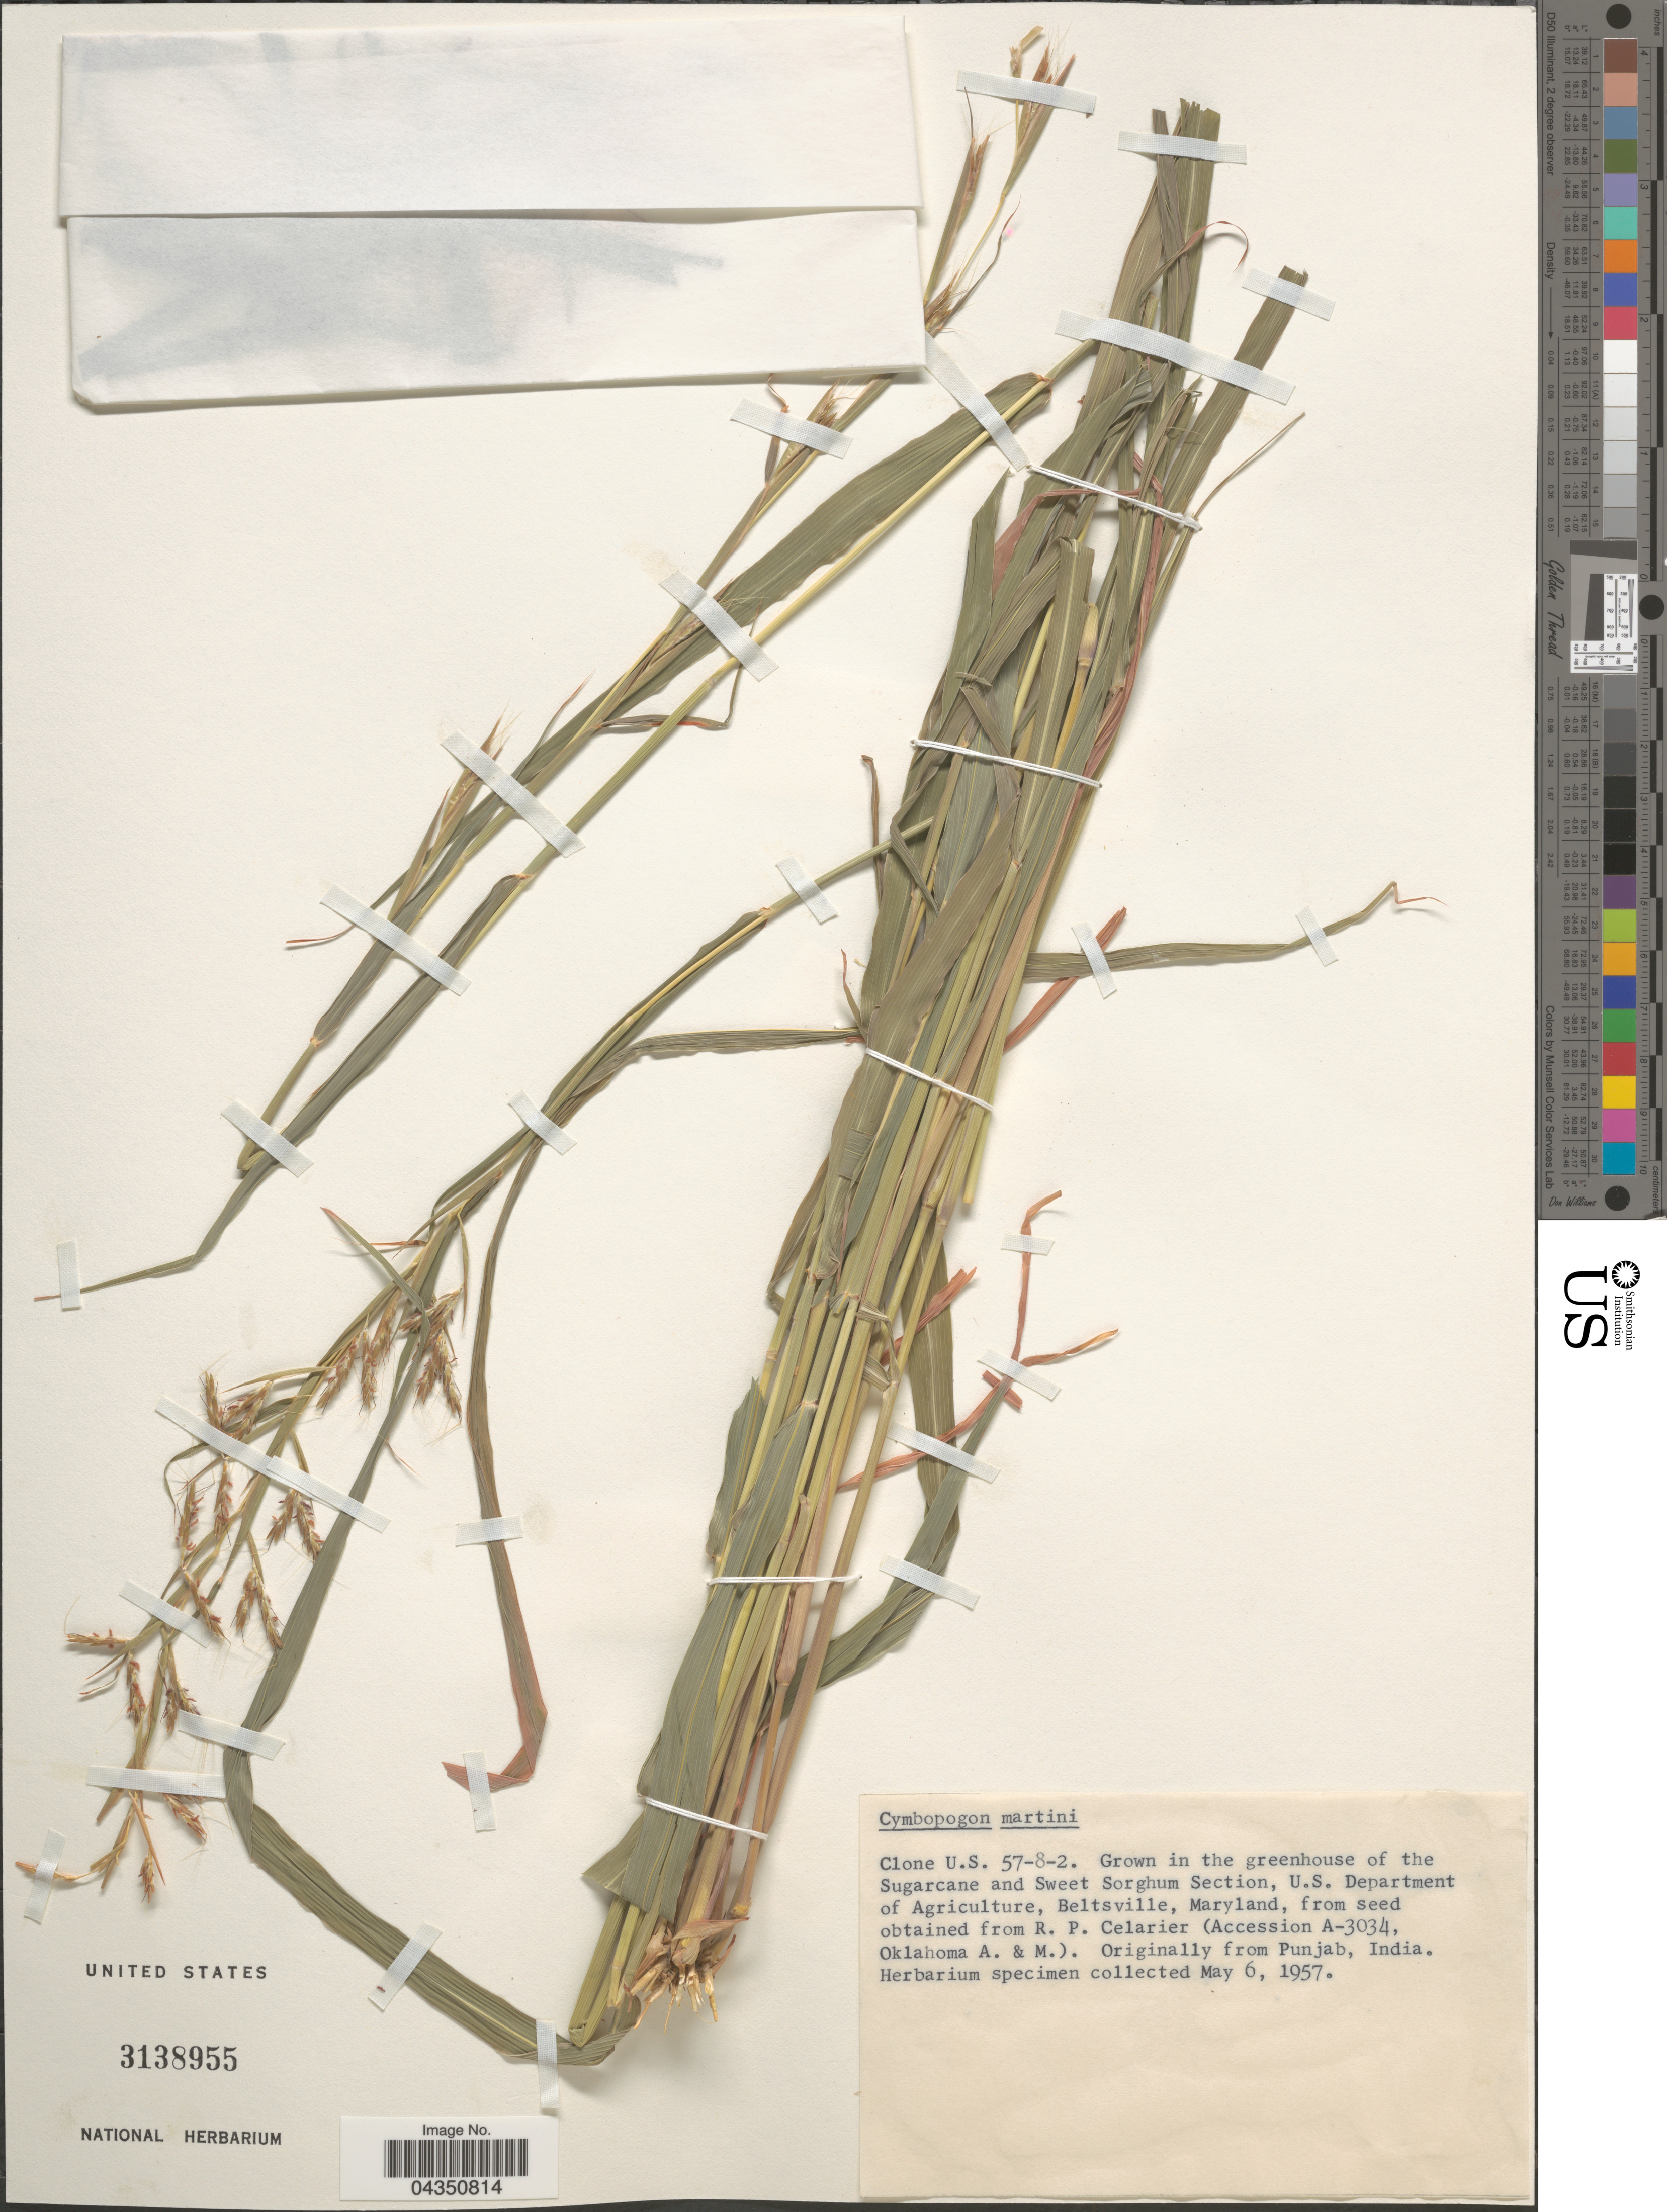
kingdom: Plantae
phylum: Tracheophyta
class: Liliopsida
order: Poales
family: Poaceae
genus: Cymbopogon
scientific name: Cymbopogon martini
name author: (Roxb.) Stapf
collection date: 1957-05-06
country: United States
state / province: Maryland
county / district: Prince George's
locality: In the greenhouse of the Sugarcane and Sweet Sorghum Section, U.S. Department of Agriculture, Beltsville.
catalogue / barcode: US 3138955